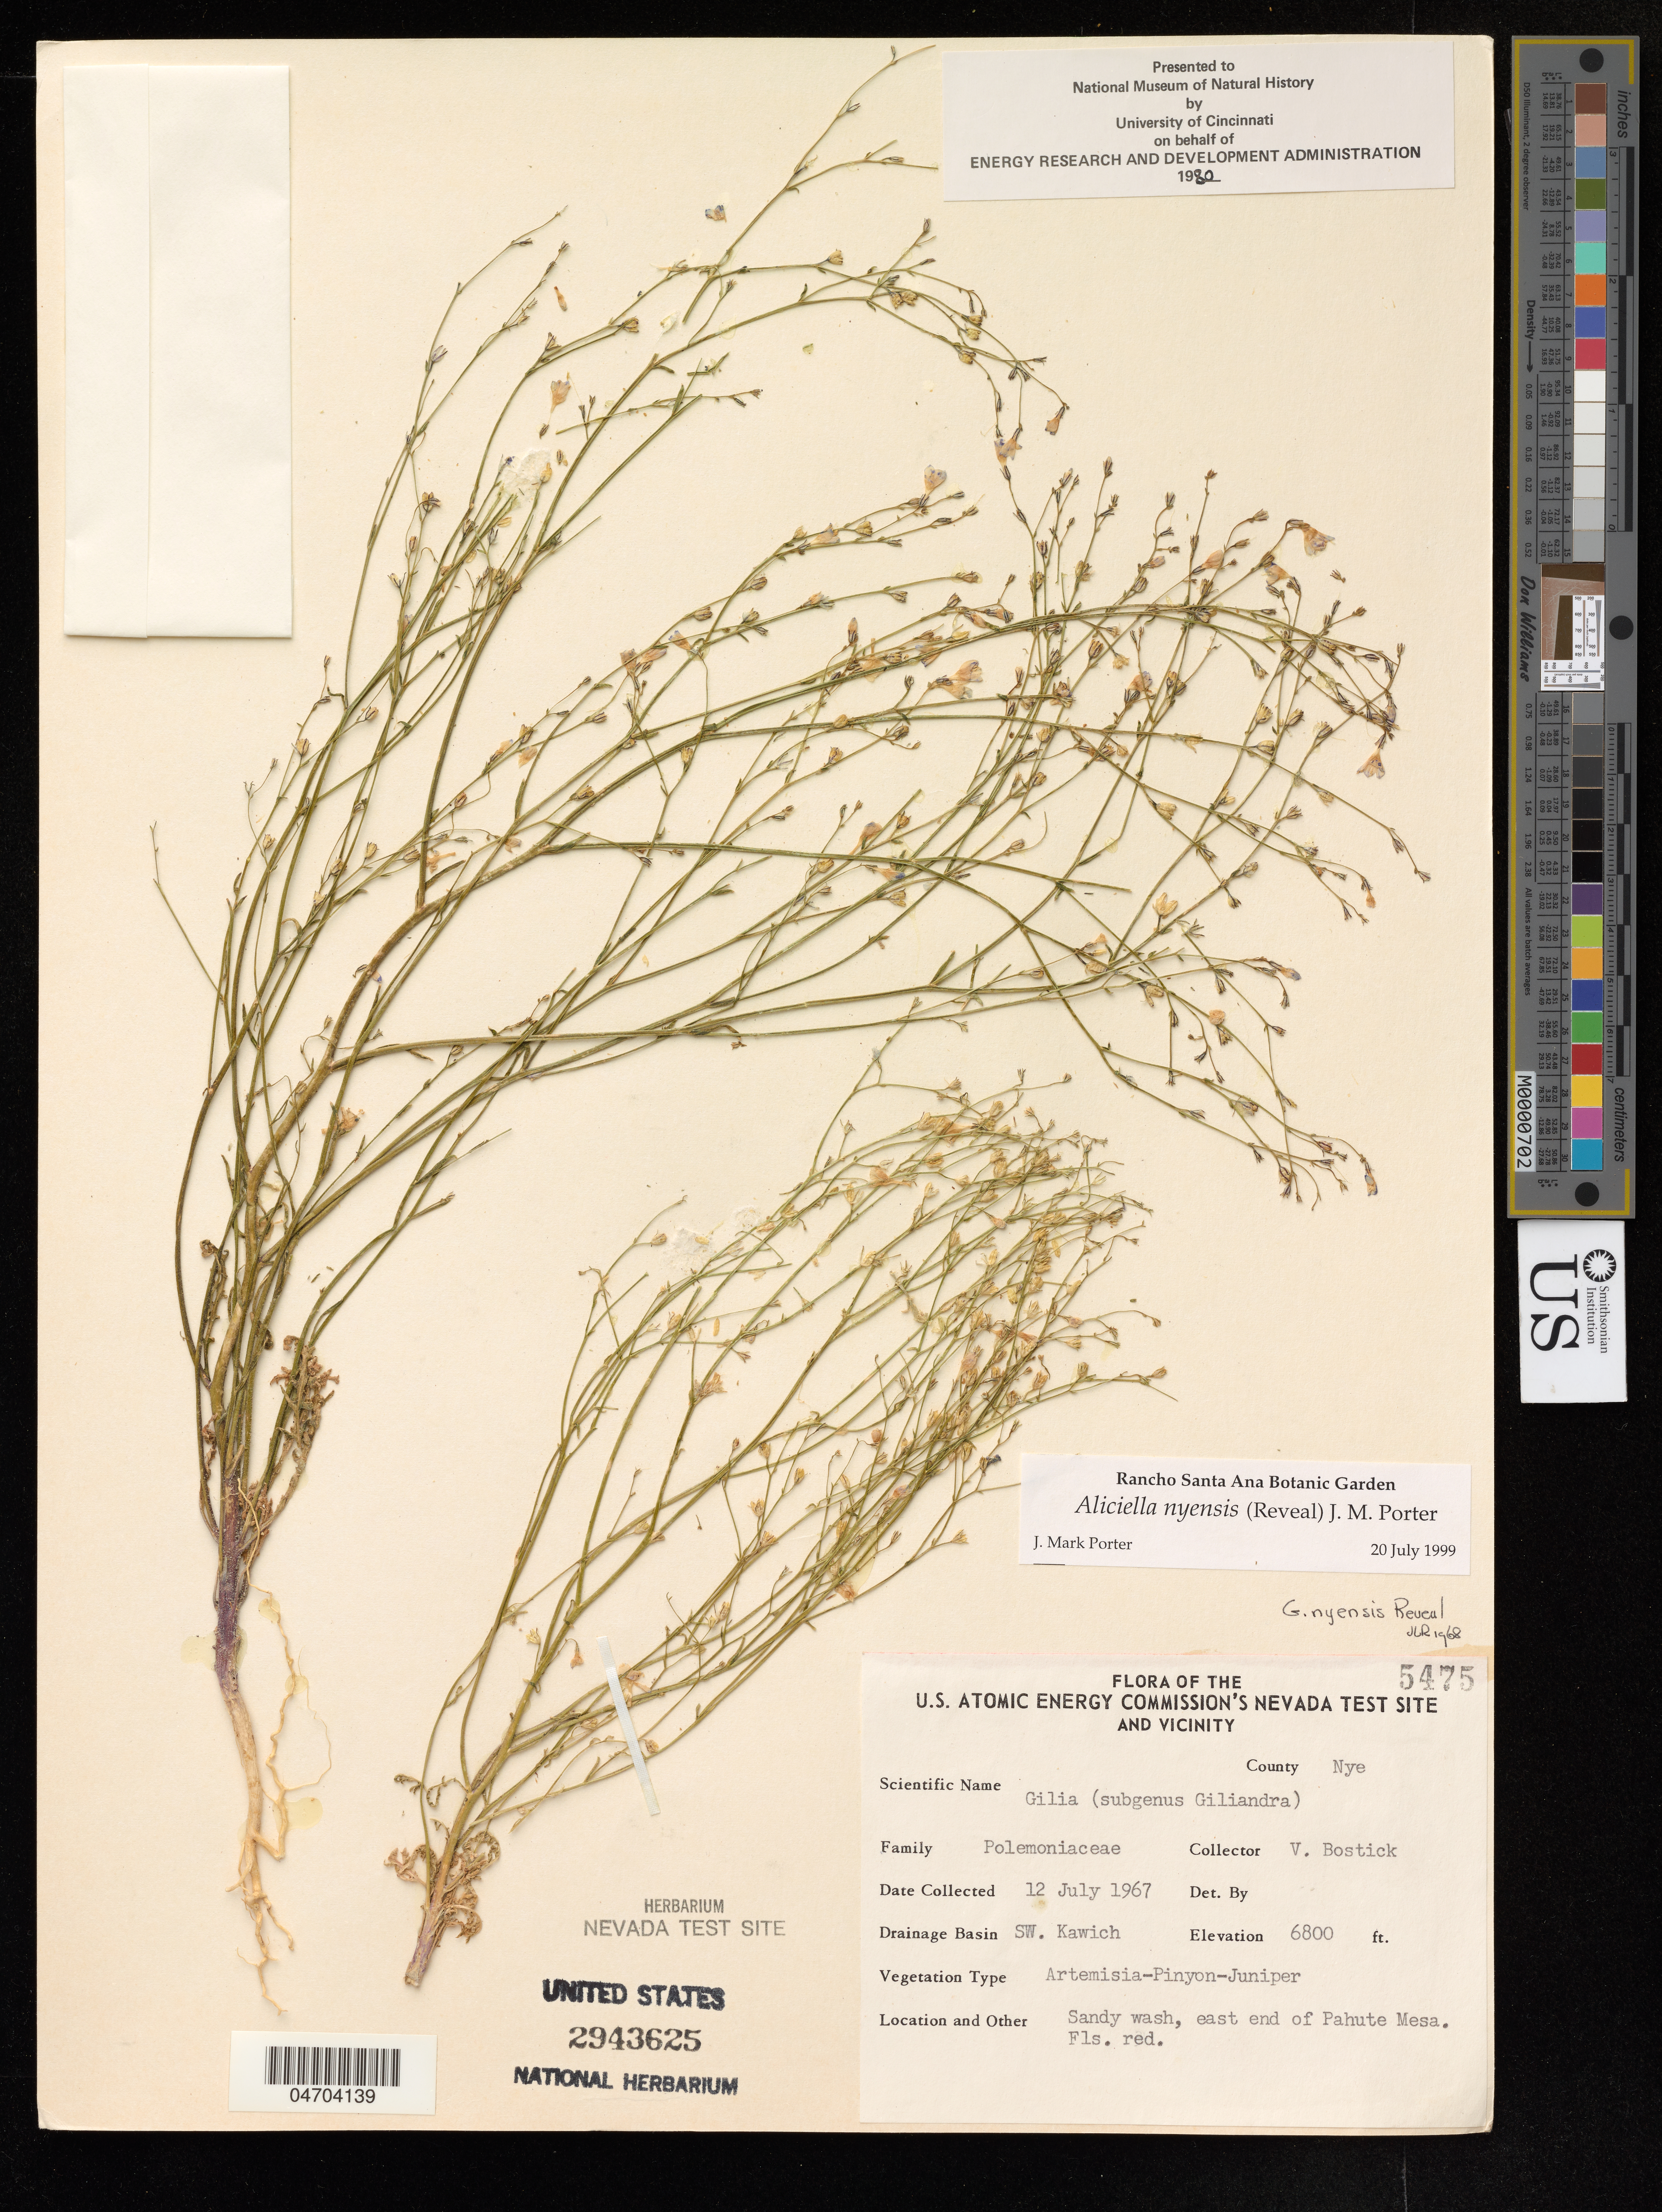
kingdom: Plantae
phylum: Tracheophyta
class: Magnoliopsida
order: Ericales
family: Polemoniaceae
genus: Aliciella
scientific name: Aliciella nyensis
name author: (Reveal) J.M. Porter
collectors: V. Bostick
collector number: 5475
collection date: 1967-07-12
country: United States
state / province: Nevada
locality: The U.S. Atomic Energy Commission's Nevada Test Site and Vicinity. County Nye. Drainage Basin SW. Kawich. Sandy wash, east end of Pahute Mesa.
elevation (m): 2073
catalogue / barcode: US 2943625